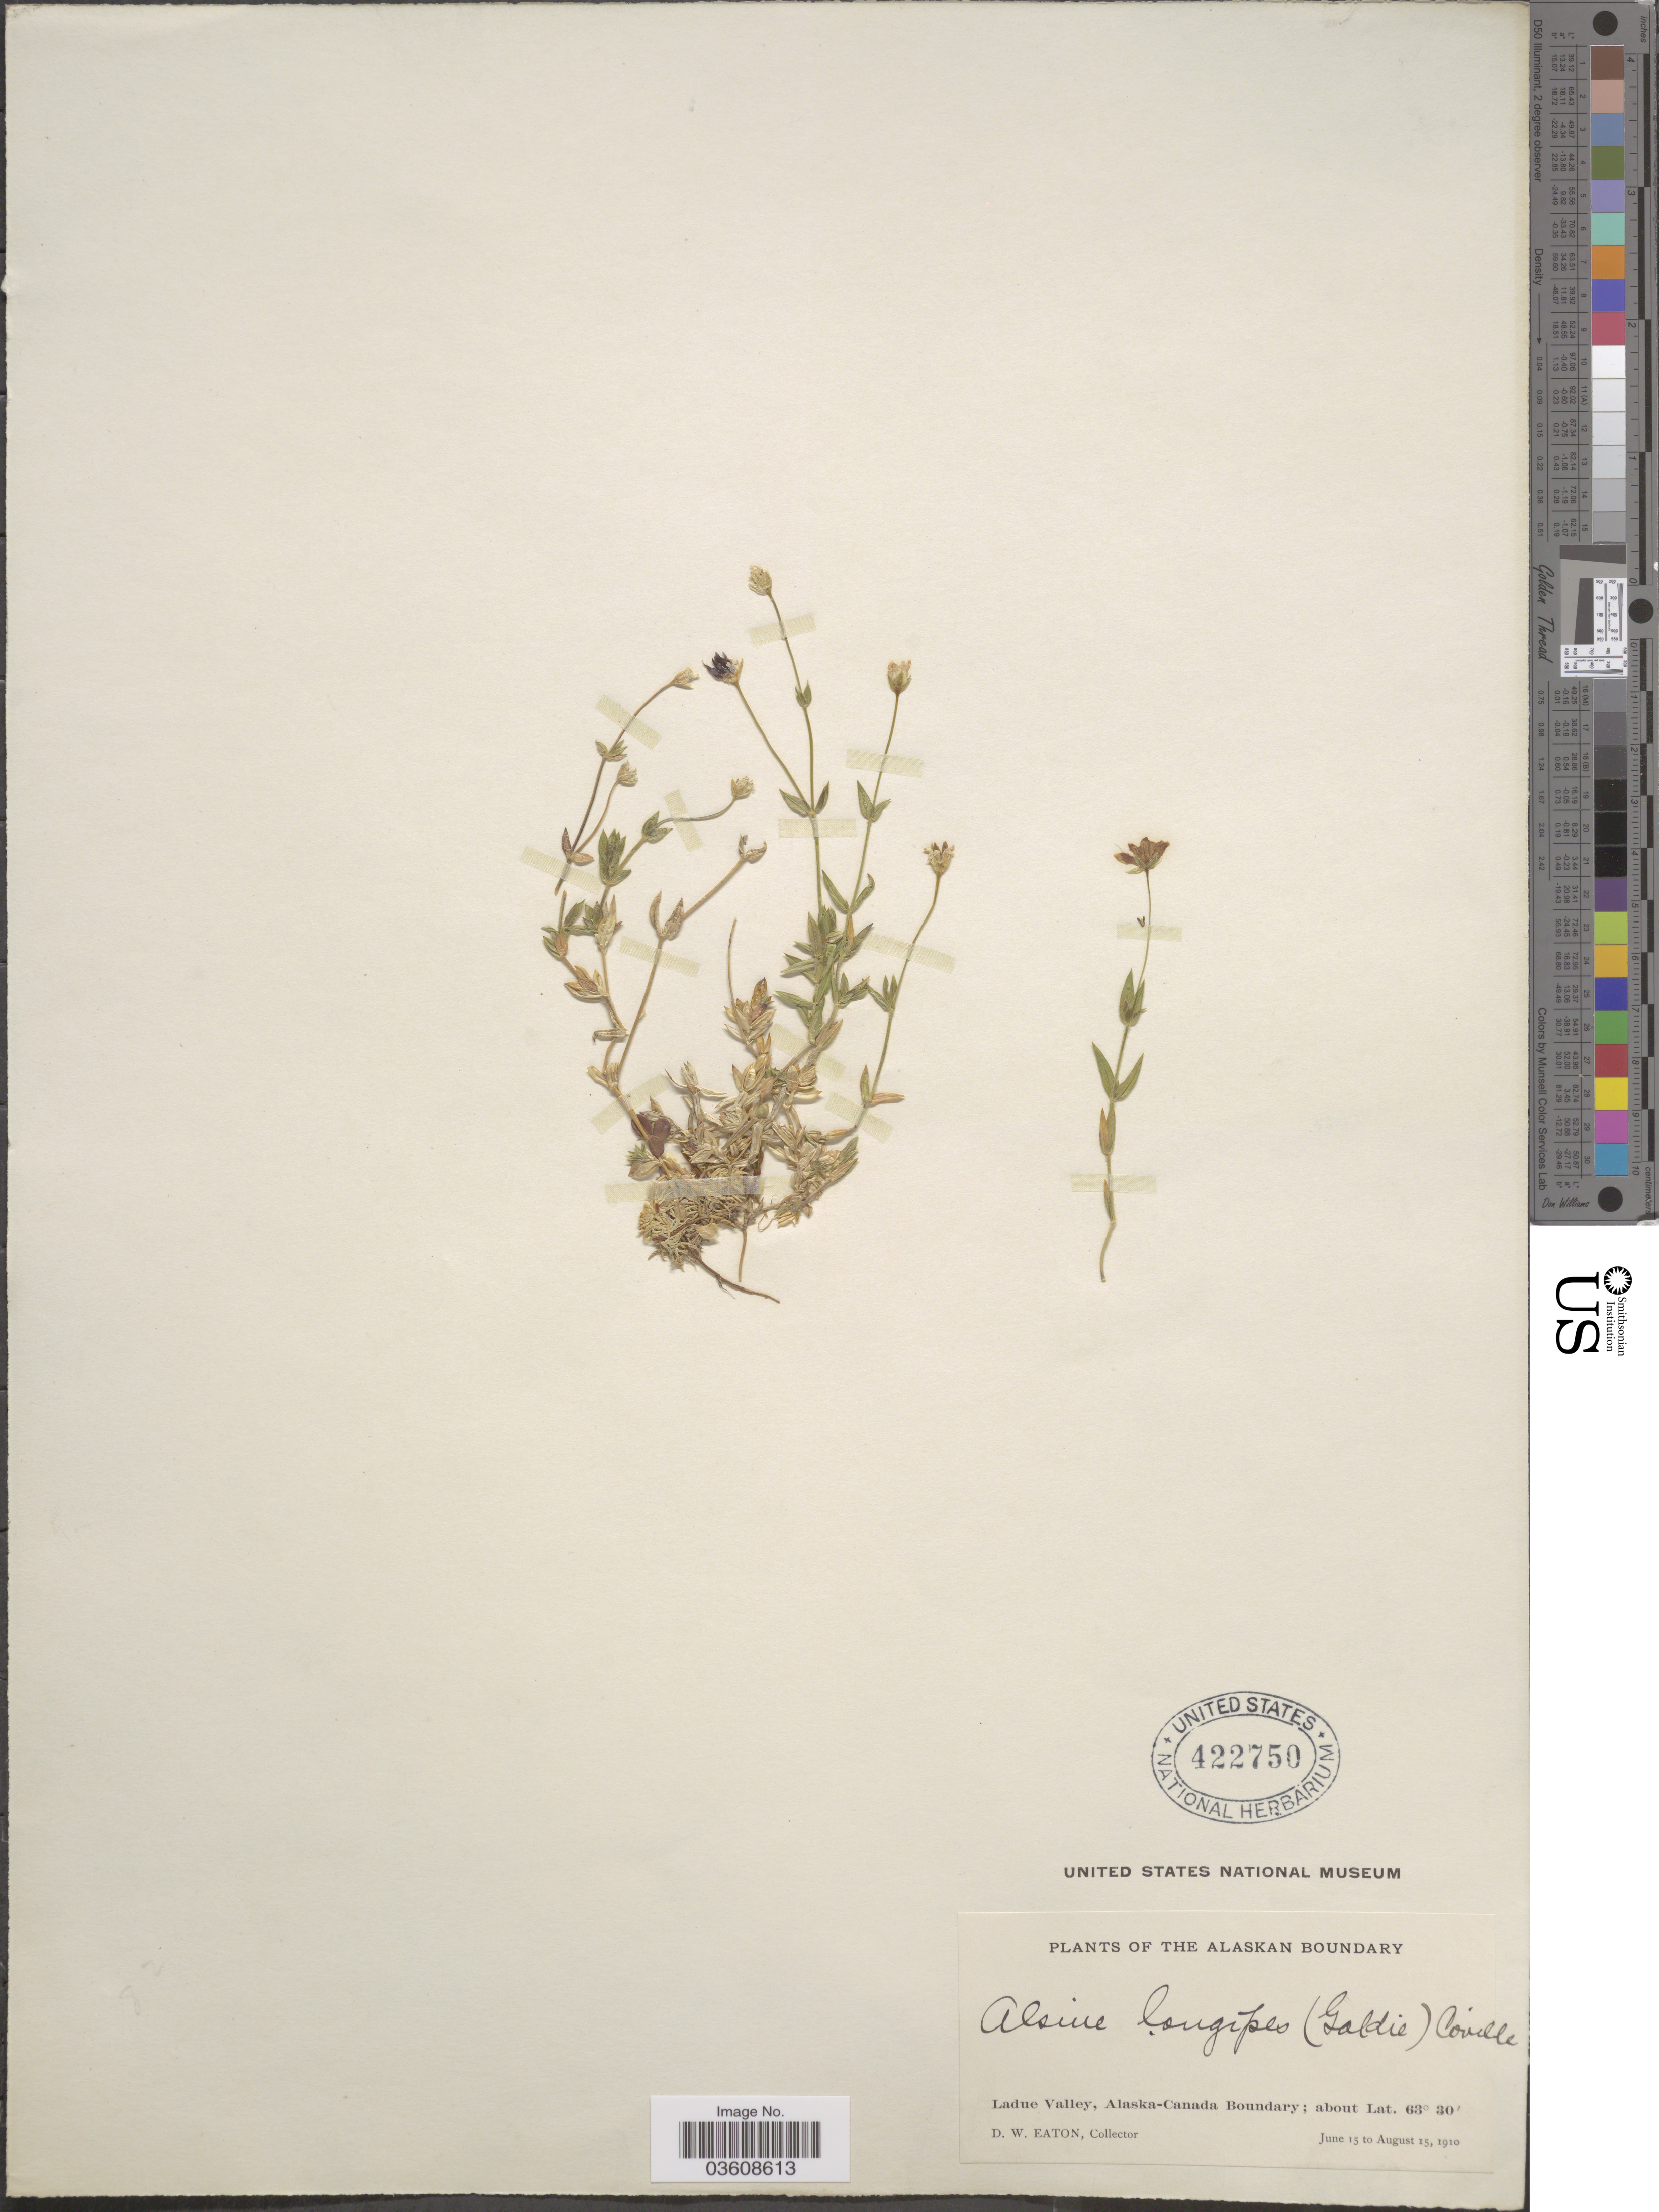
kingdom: Plantae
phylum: Tracheophyta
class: Magnoliopsida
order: Caryophyllales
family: Caryophyllaceae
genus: Stellaria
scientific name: Stellaria longipes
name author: Goldie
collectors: D. Eaton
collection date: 1910-06-15/1910-08-15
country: United States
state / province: Alaska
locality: The Alaskan Boundary. Ladue Valley, Alaska-Canada Boundary.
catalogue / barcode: US 422750